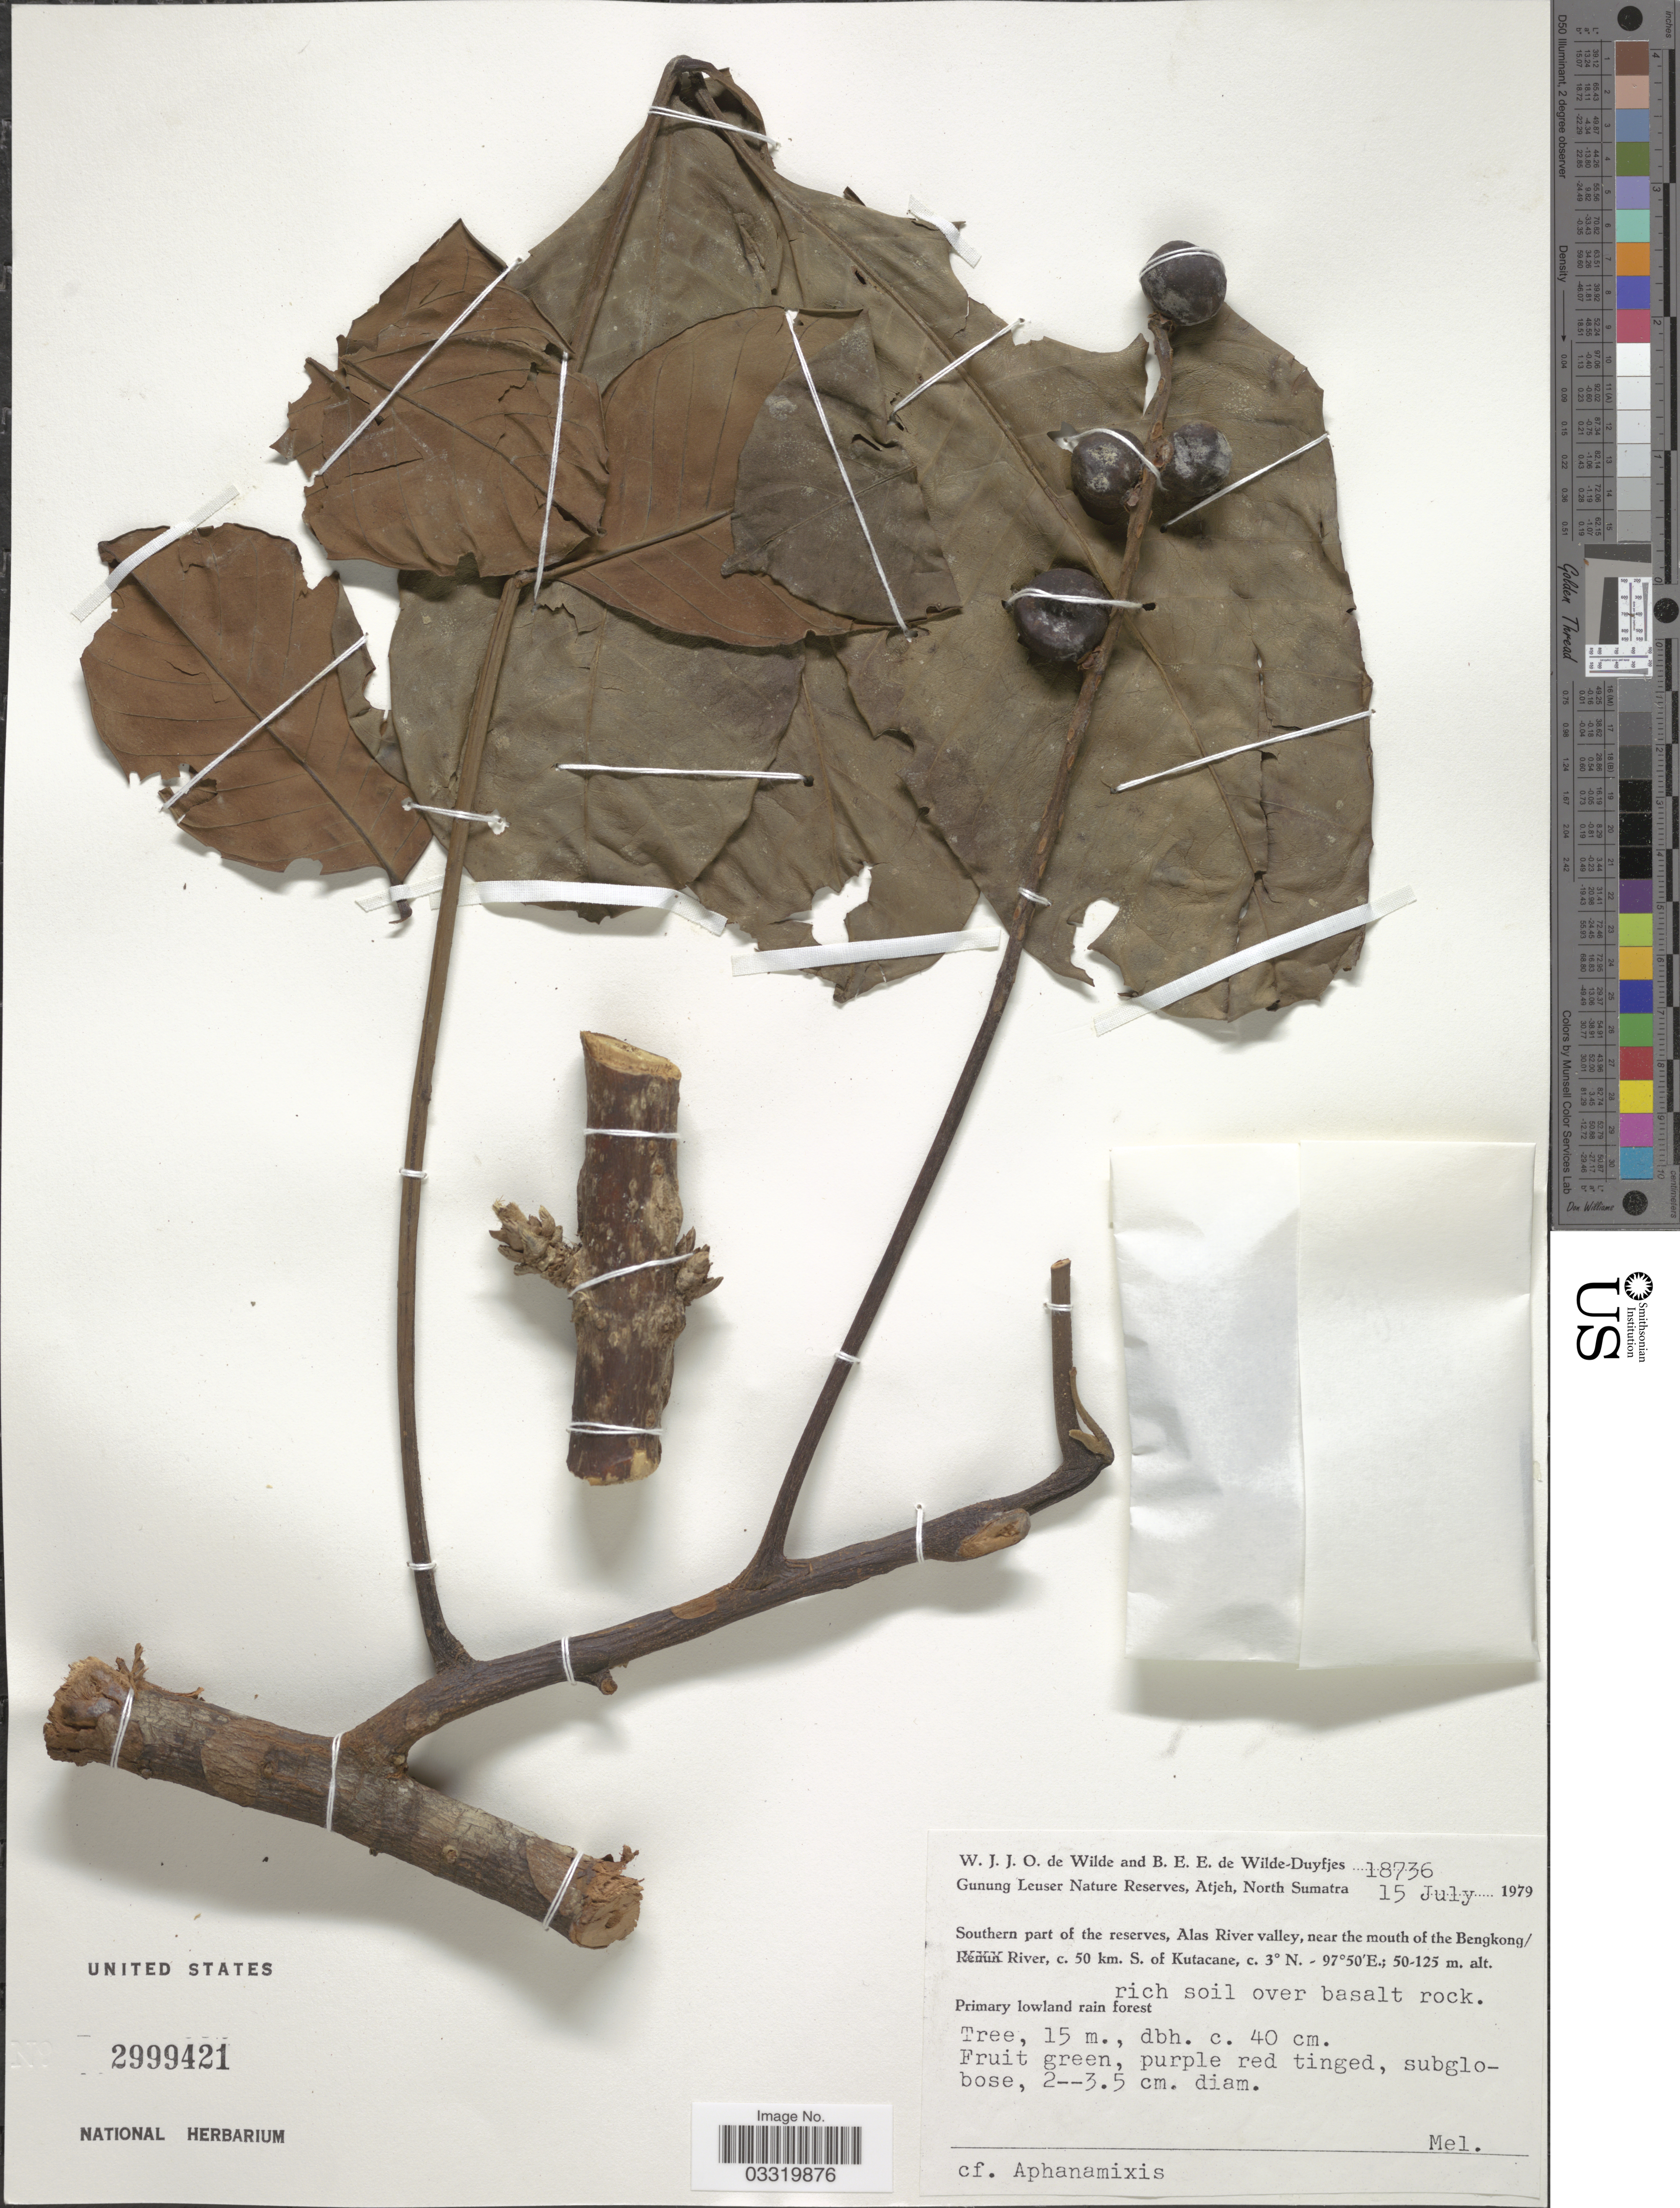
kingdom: Plantae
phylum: Tracheophyta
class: Magnoliopsida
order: Sapindales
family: Meliaceae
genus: Aphanamixis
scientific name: Aphanamixis sp.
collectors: W. J. de Wilde & B. E. de Wilde-Duyfjes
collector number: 18736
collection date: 1979-07-15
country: Indonesia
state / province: Sumatra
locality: Gunung Leuser Nature Reserve, Atjeh, North Sumatra, Southern part of the reserves, Alas River valley, near the mouth of the Bengkong/River, c. 50 km. S. of Kutacane.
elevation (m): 50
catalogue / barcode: US 2999421